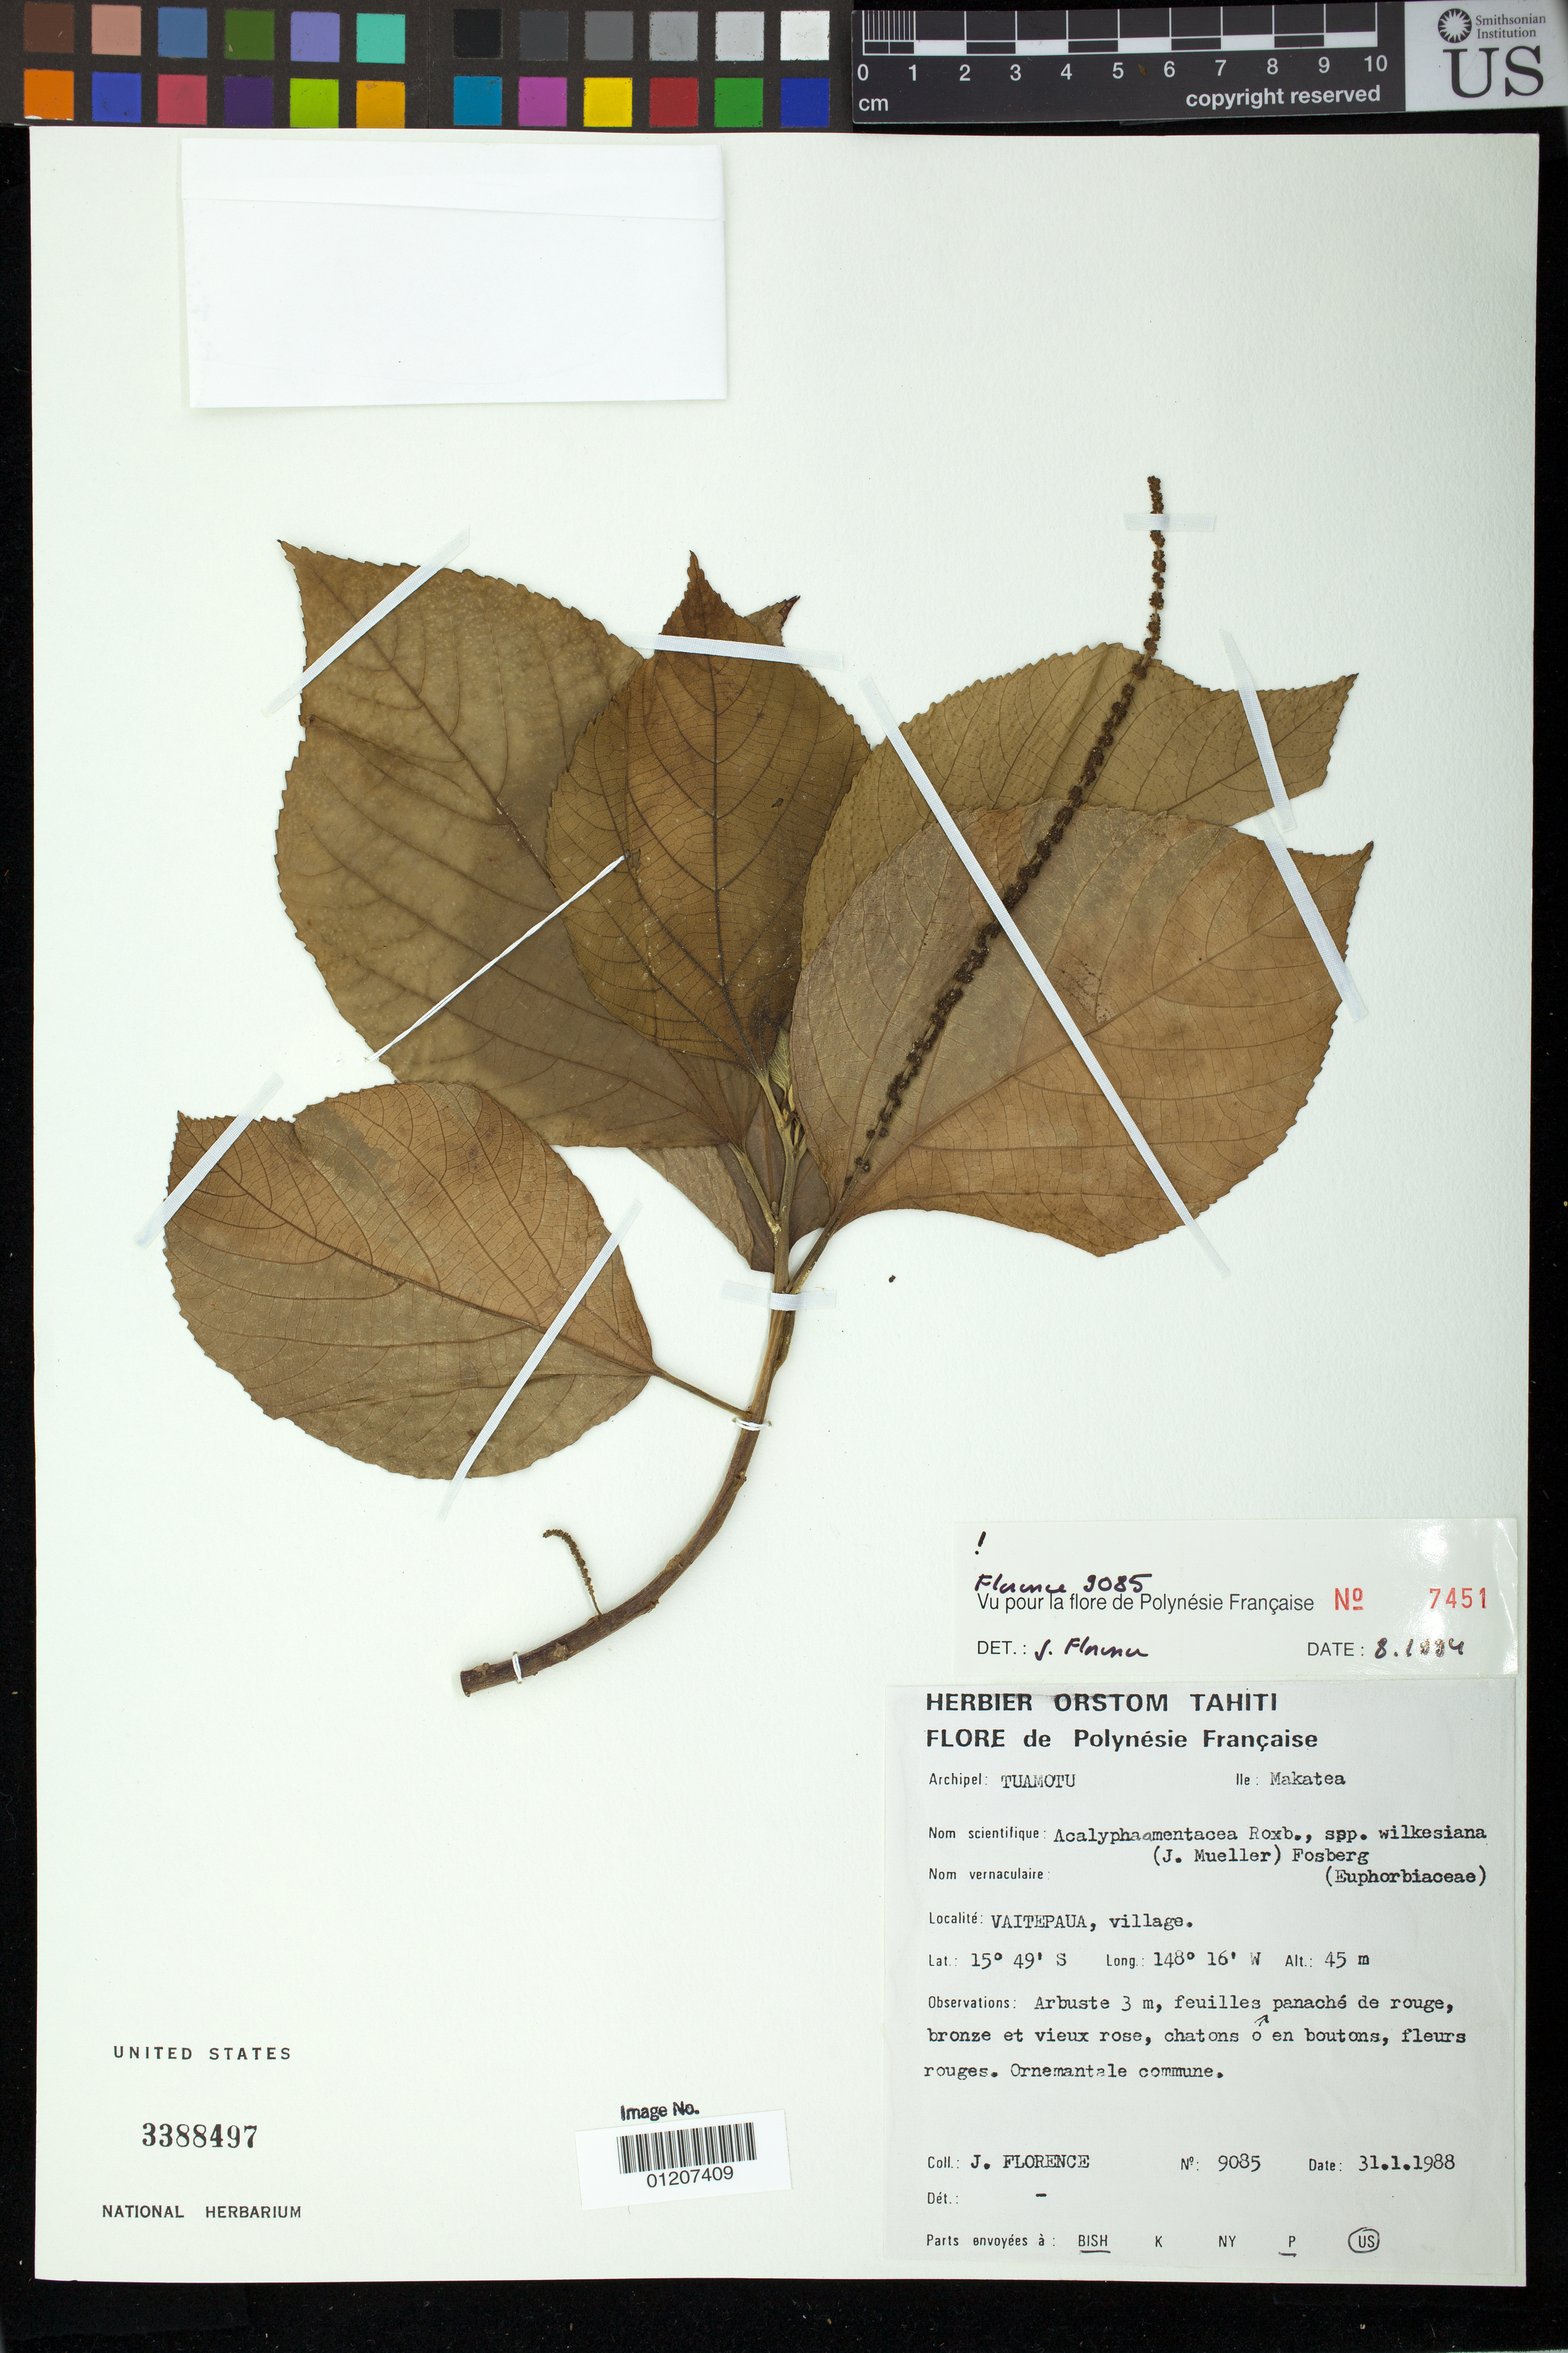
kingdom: Plantae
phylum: Tracheophyta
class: Magnoliopsida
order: Malpighiales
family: Euphorbiaceae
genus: Acalypha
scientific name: Acalypha amentacea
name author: Roxb.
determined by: Florence, J.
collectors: J. Florence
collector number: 9085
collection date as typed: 31 Jan 1988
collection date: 1988-01-31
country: French Polynesia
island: Makatea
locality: Vaitepaua village.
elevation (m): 45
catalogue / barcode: US 3388497